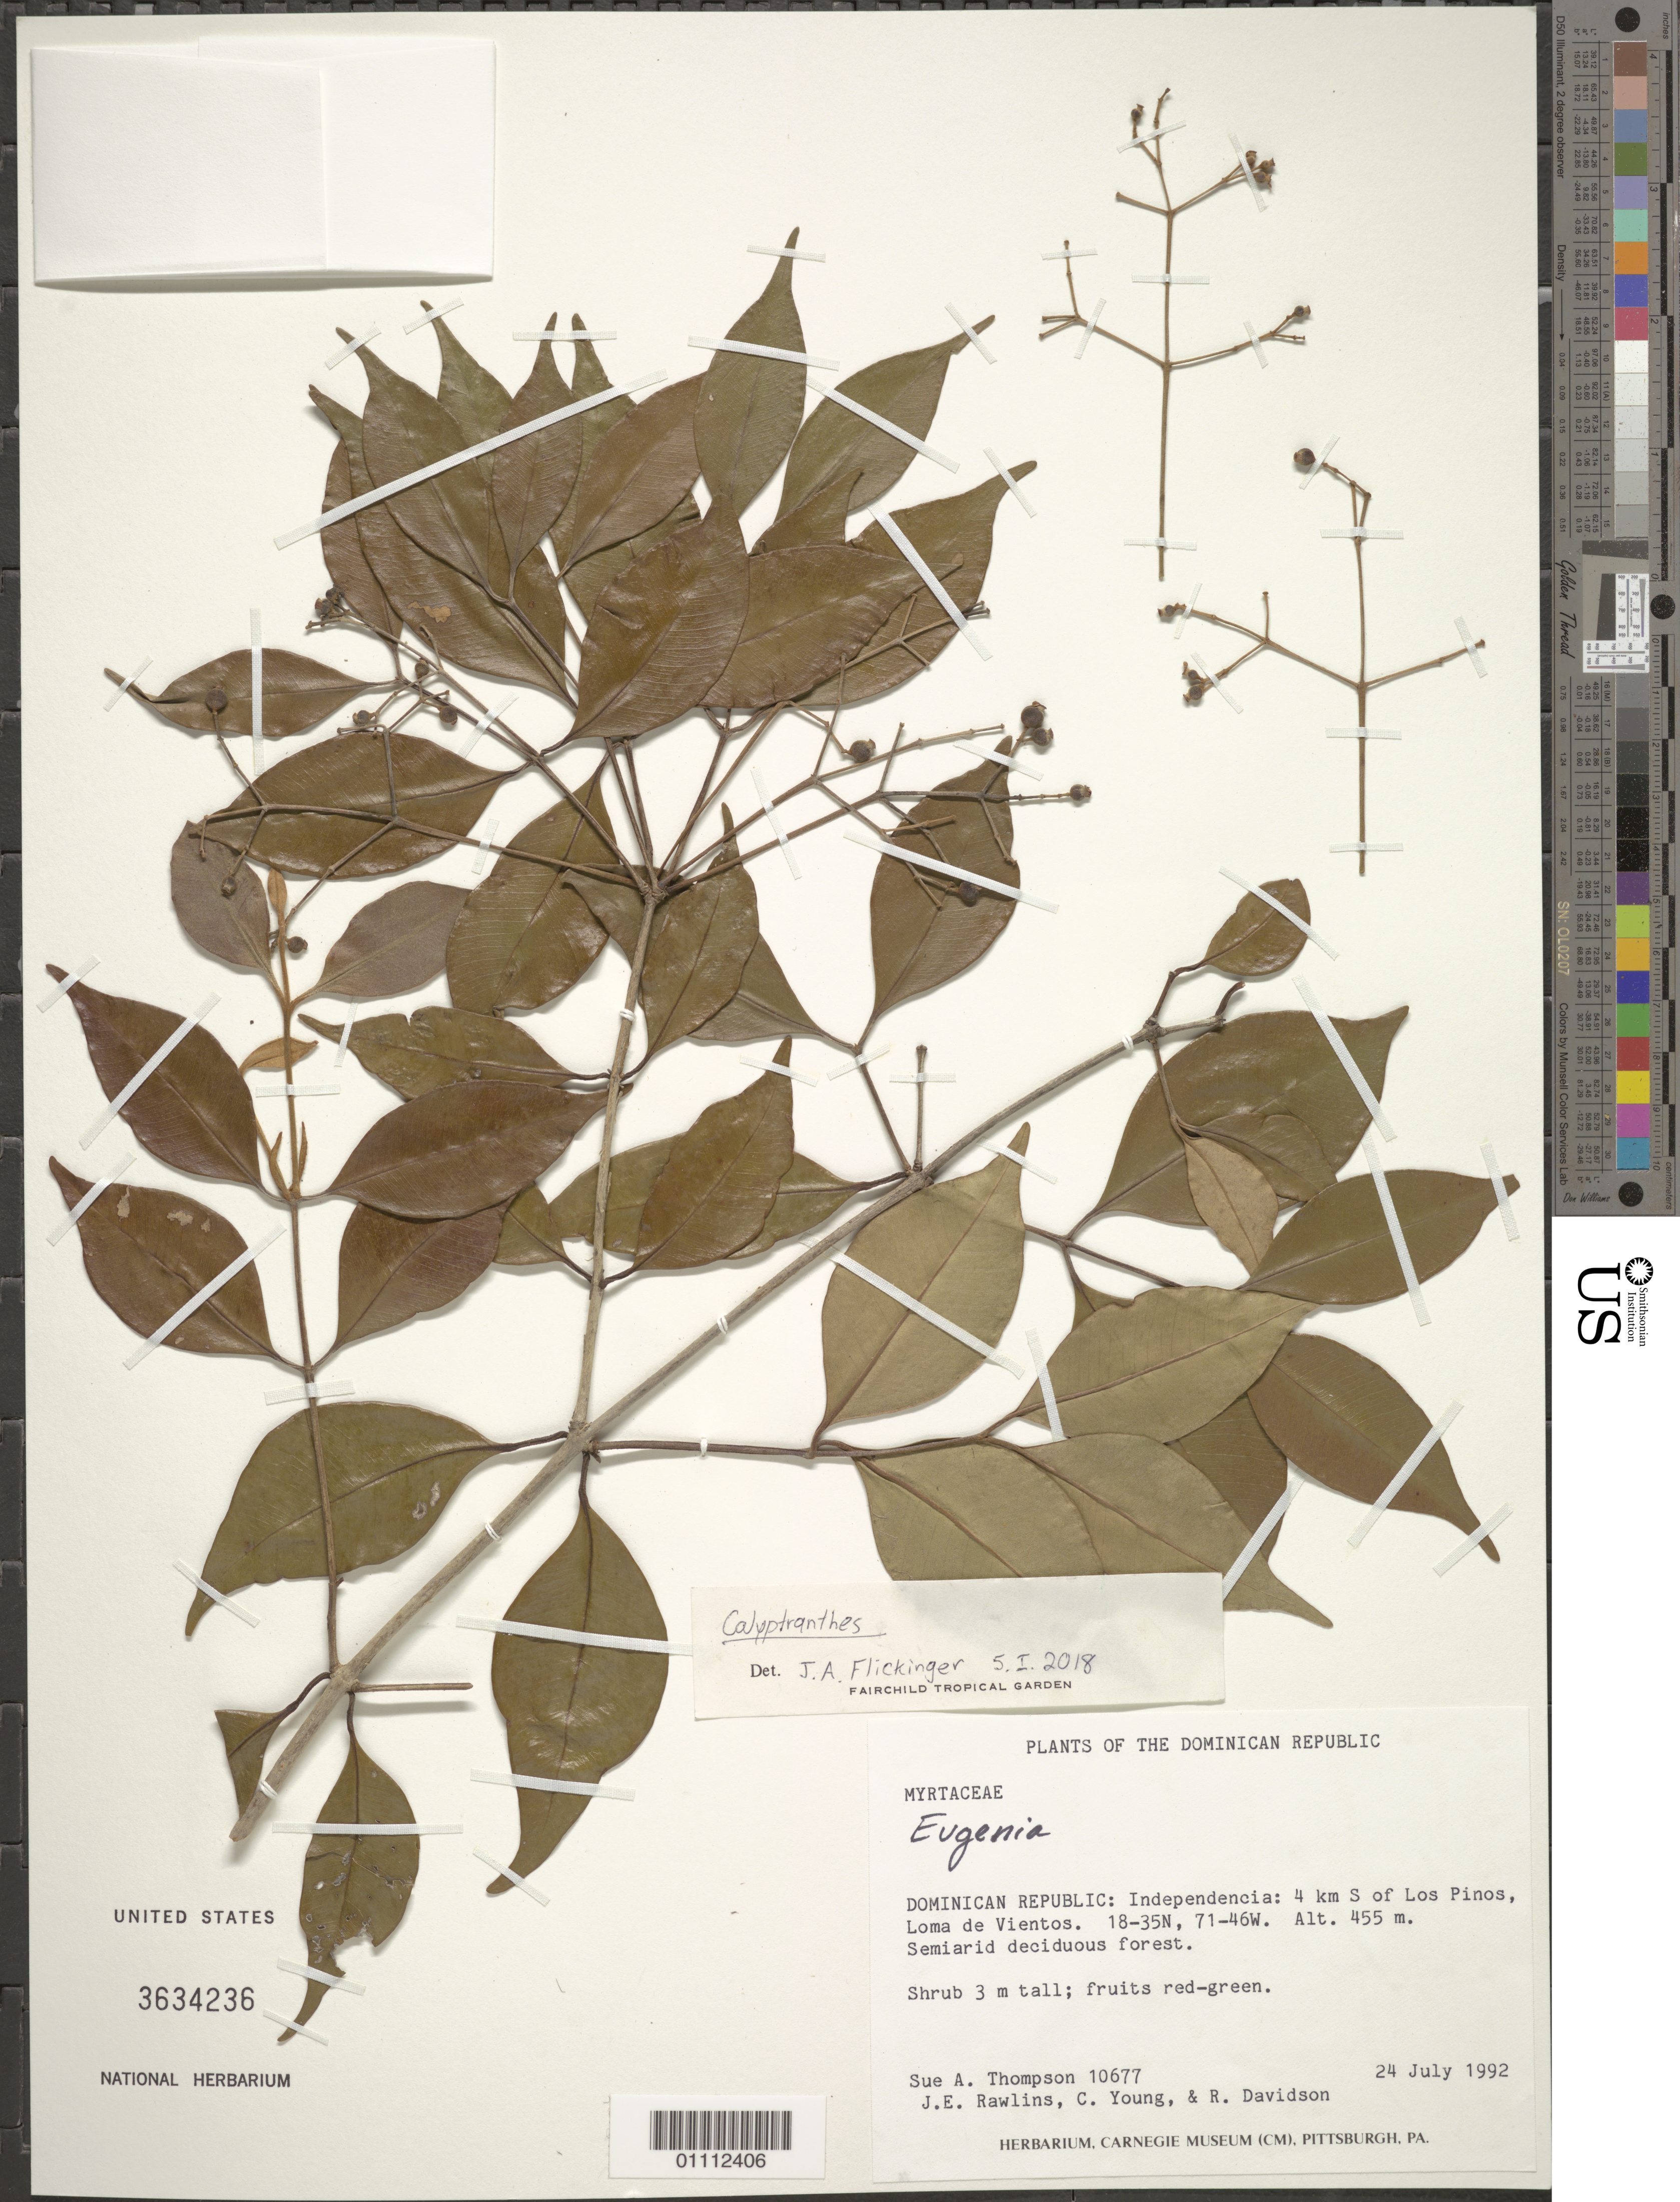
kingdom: Plantae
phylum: Tracheophyta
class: Magnoliopsida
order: Myrtales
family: Myrtaceae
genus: Myrcia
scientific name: Myrcia sp.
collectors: S. A. Thompson, J. Rawlins, C. Young & R. Davidson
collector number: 10677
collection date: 1992-07-25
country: Dominican Republic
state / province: Independencia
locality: Loma de Vientos, 4 km S of Los Pinos.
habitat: Semi-arid deciduous forest.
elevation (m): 455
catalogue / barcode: US 3634236